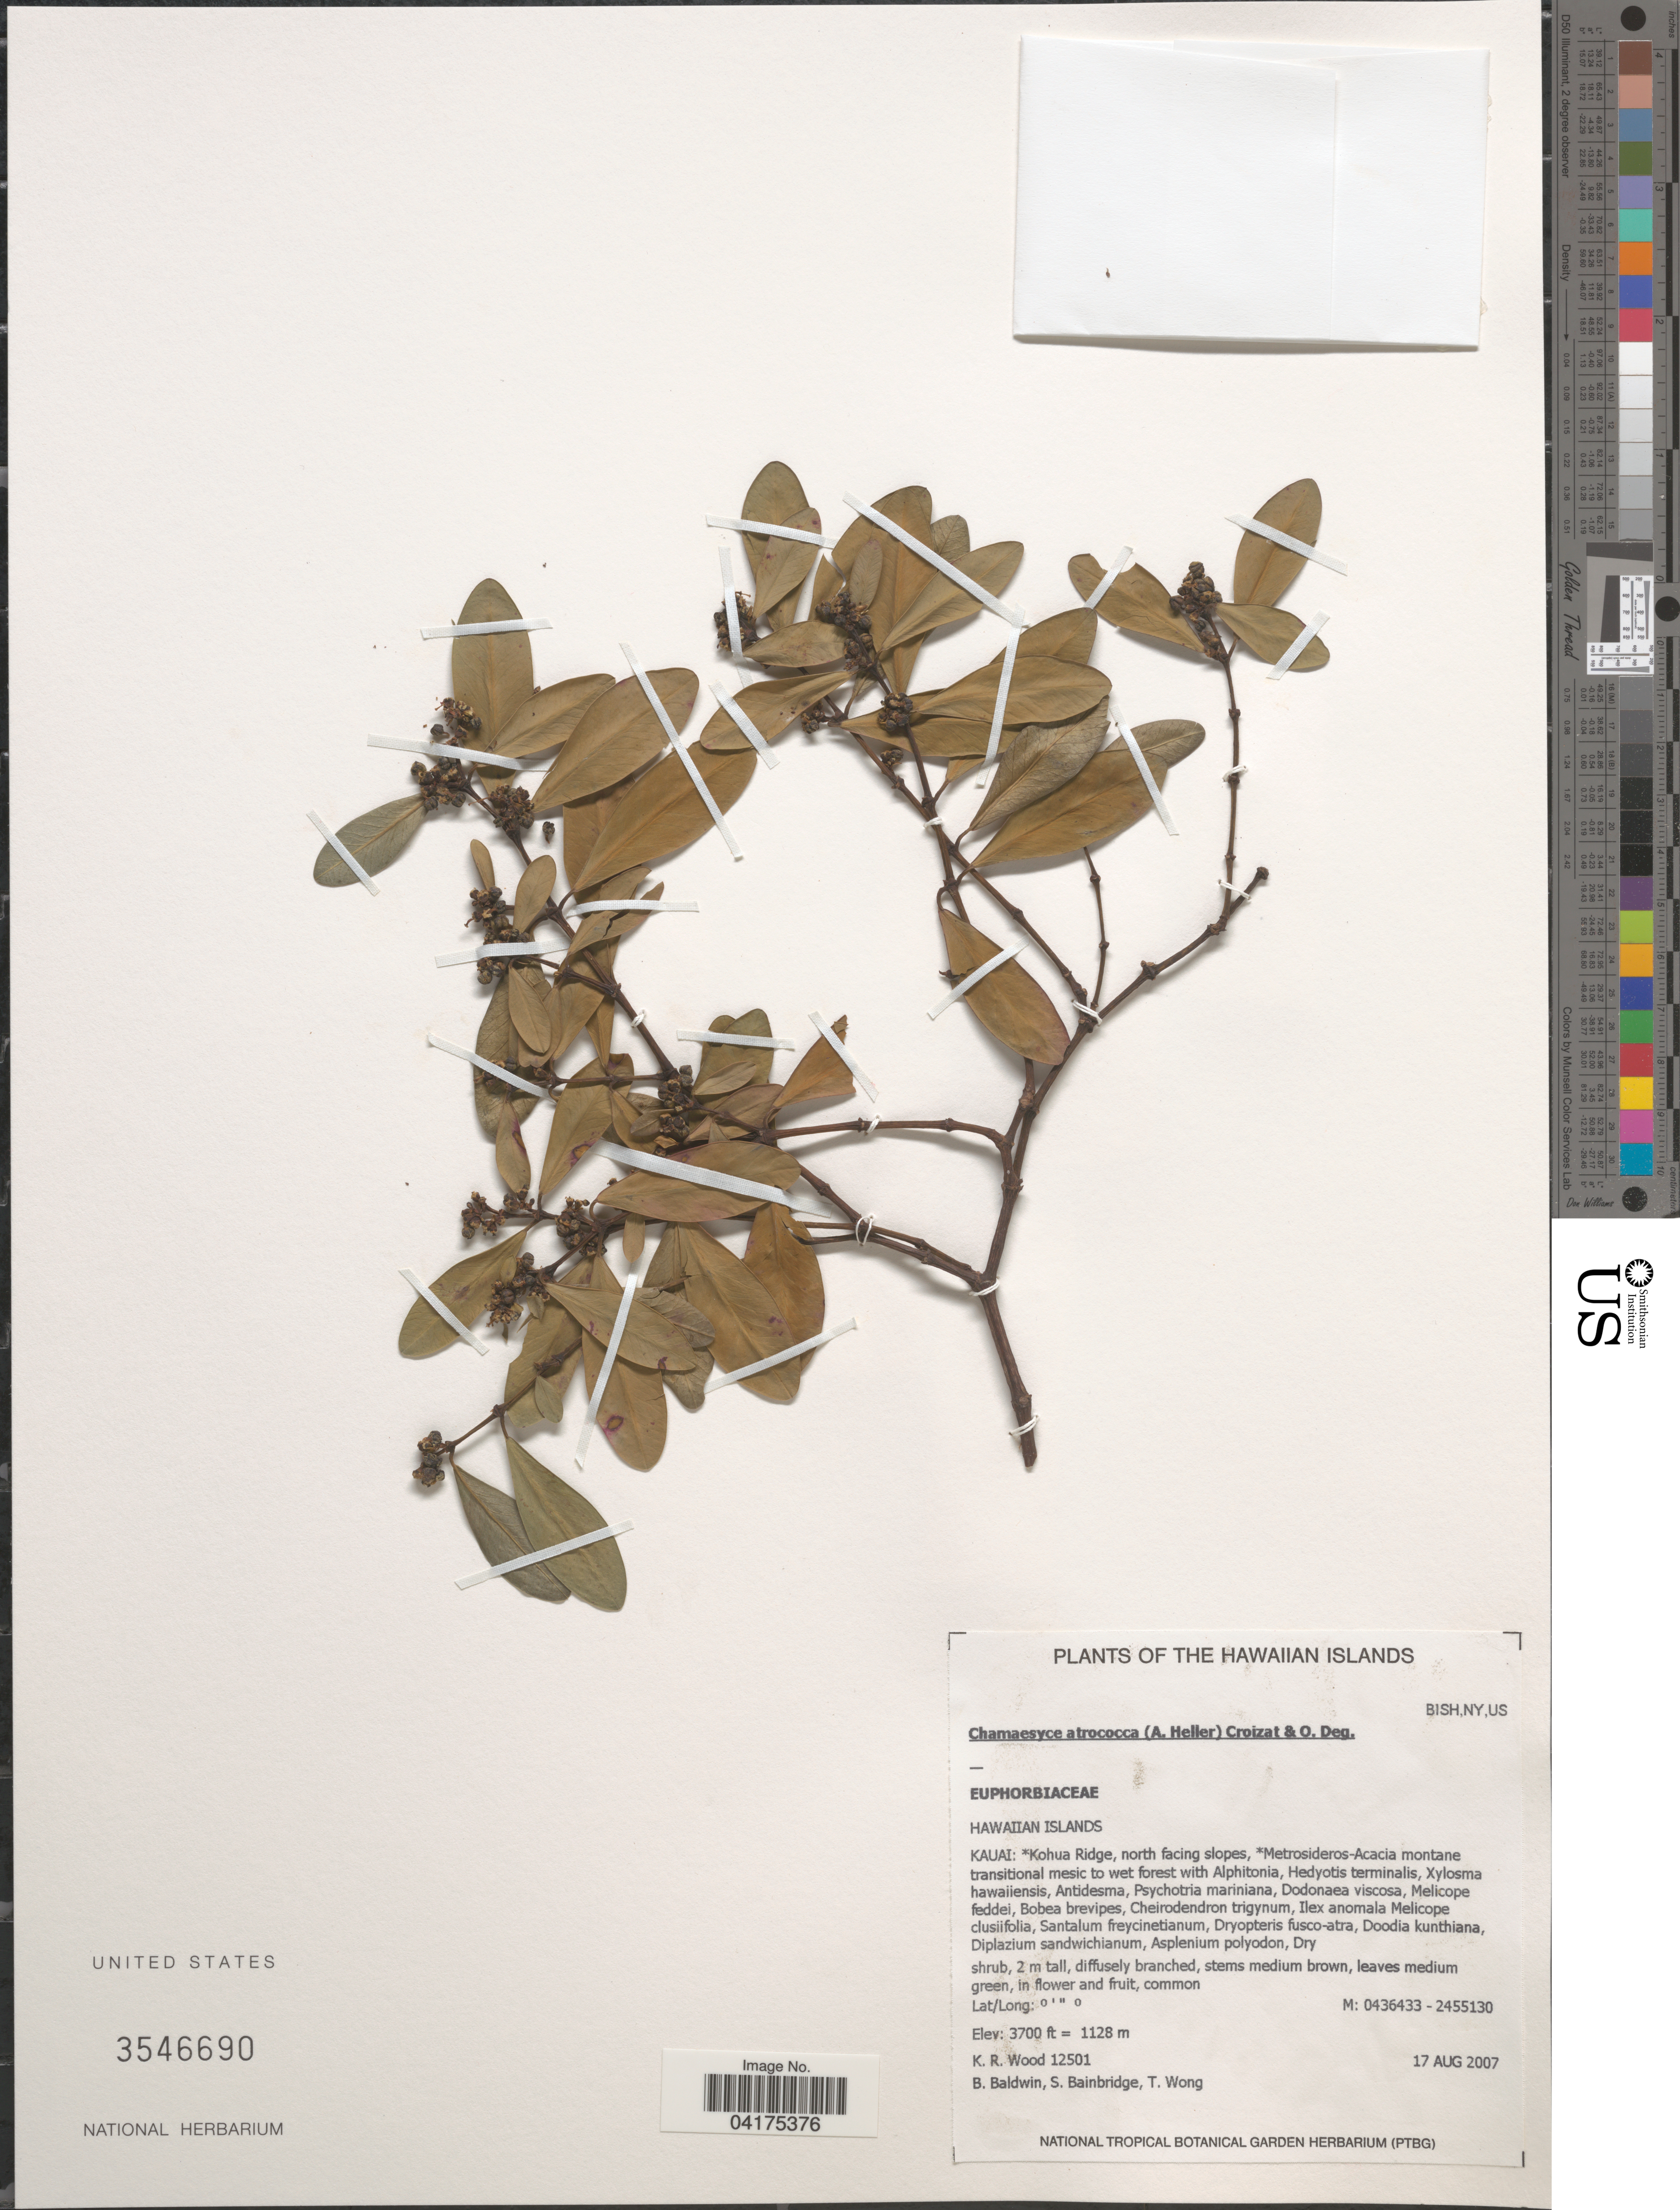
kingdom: Plantae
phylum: Tracheophyta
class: Magnoliopsida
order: Malpighiales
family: Euphorbiaceae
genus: Chamaesyce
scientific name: Chamaesyce atrococca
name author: (A. Heller) Croiz. & O. Deg.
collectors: K. R. Wood, B. Baldwin, S. Bainbridge & T. Wong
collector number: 12501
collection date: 2007-08-17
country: United States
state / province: Hawaii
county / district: Hawaii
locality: Hawaiian Islands. Kauai: Kohua Ridge, north facing slopes. M: 0436433-2455130.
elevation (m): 1128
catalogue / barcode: US 3546690